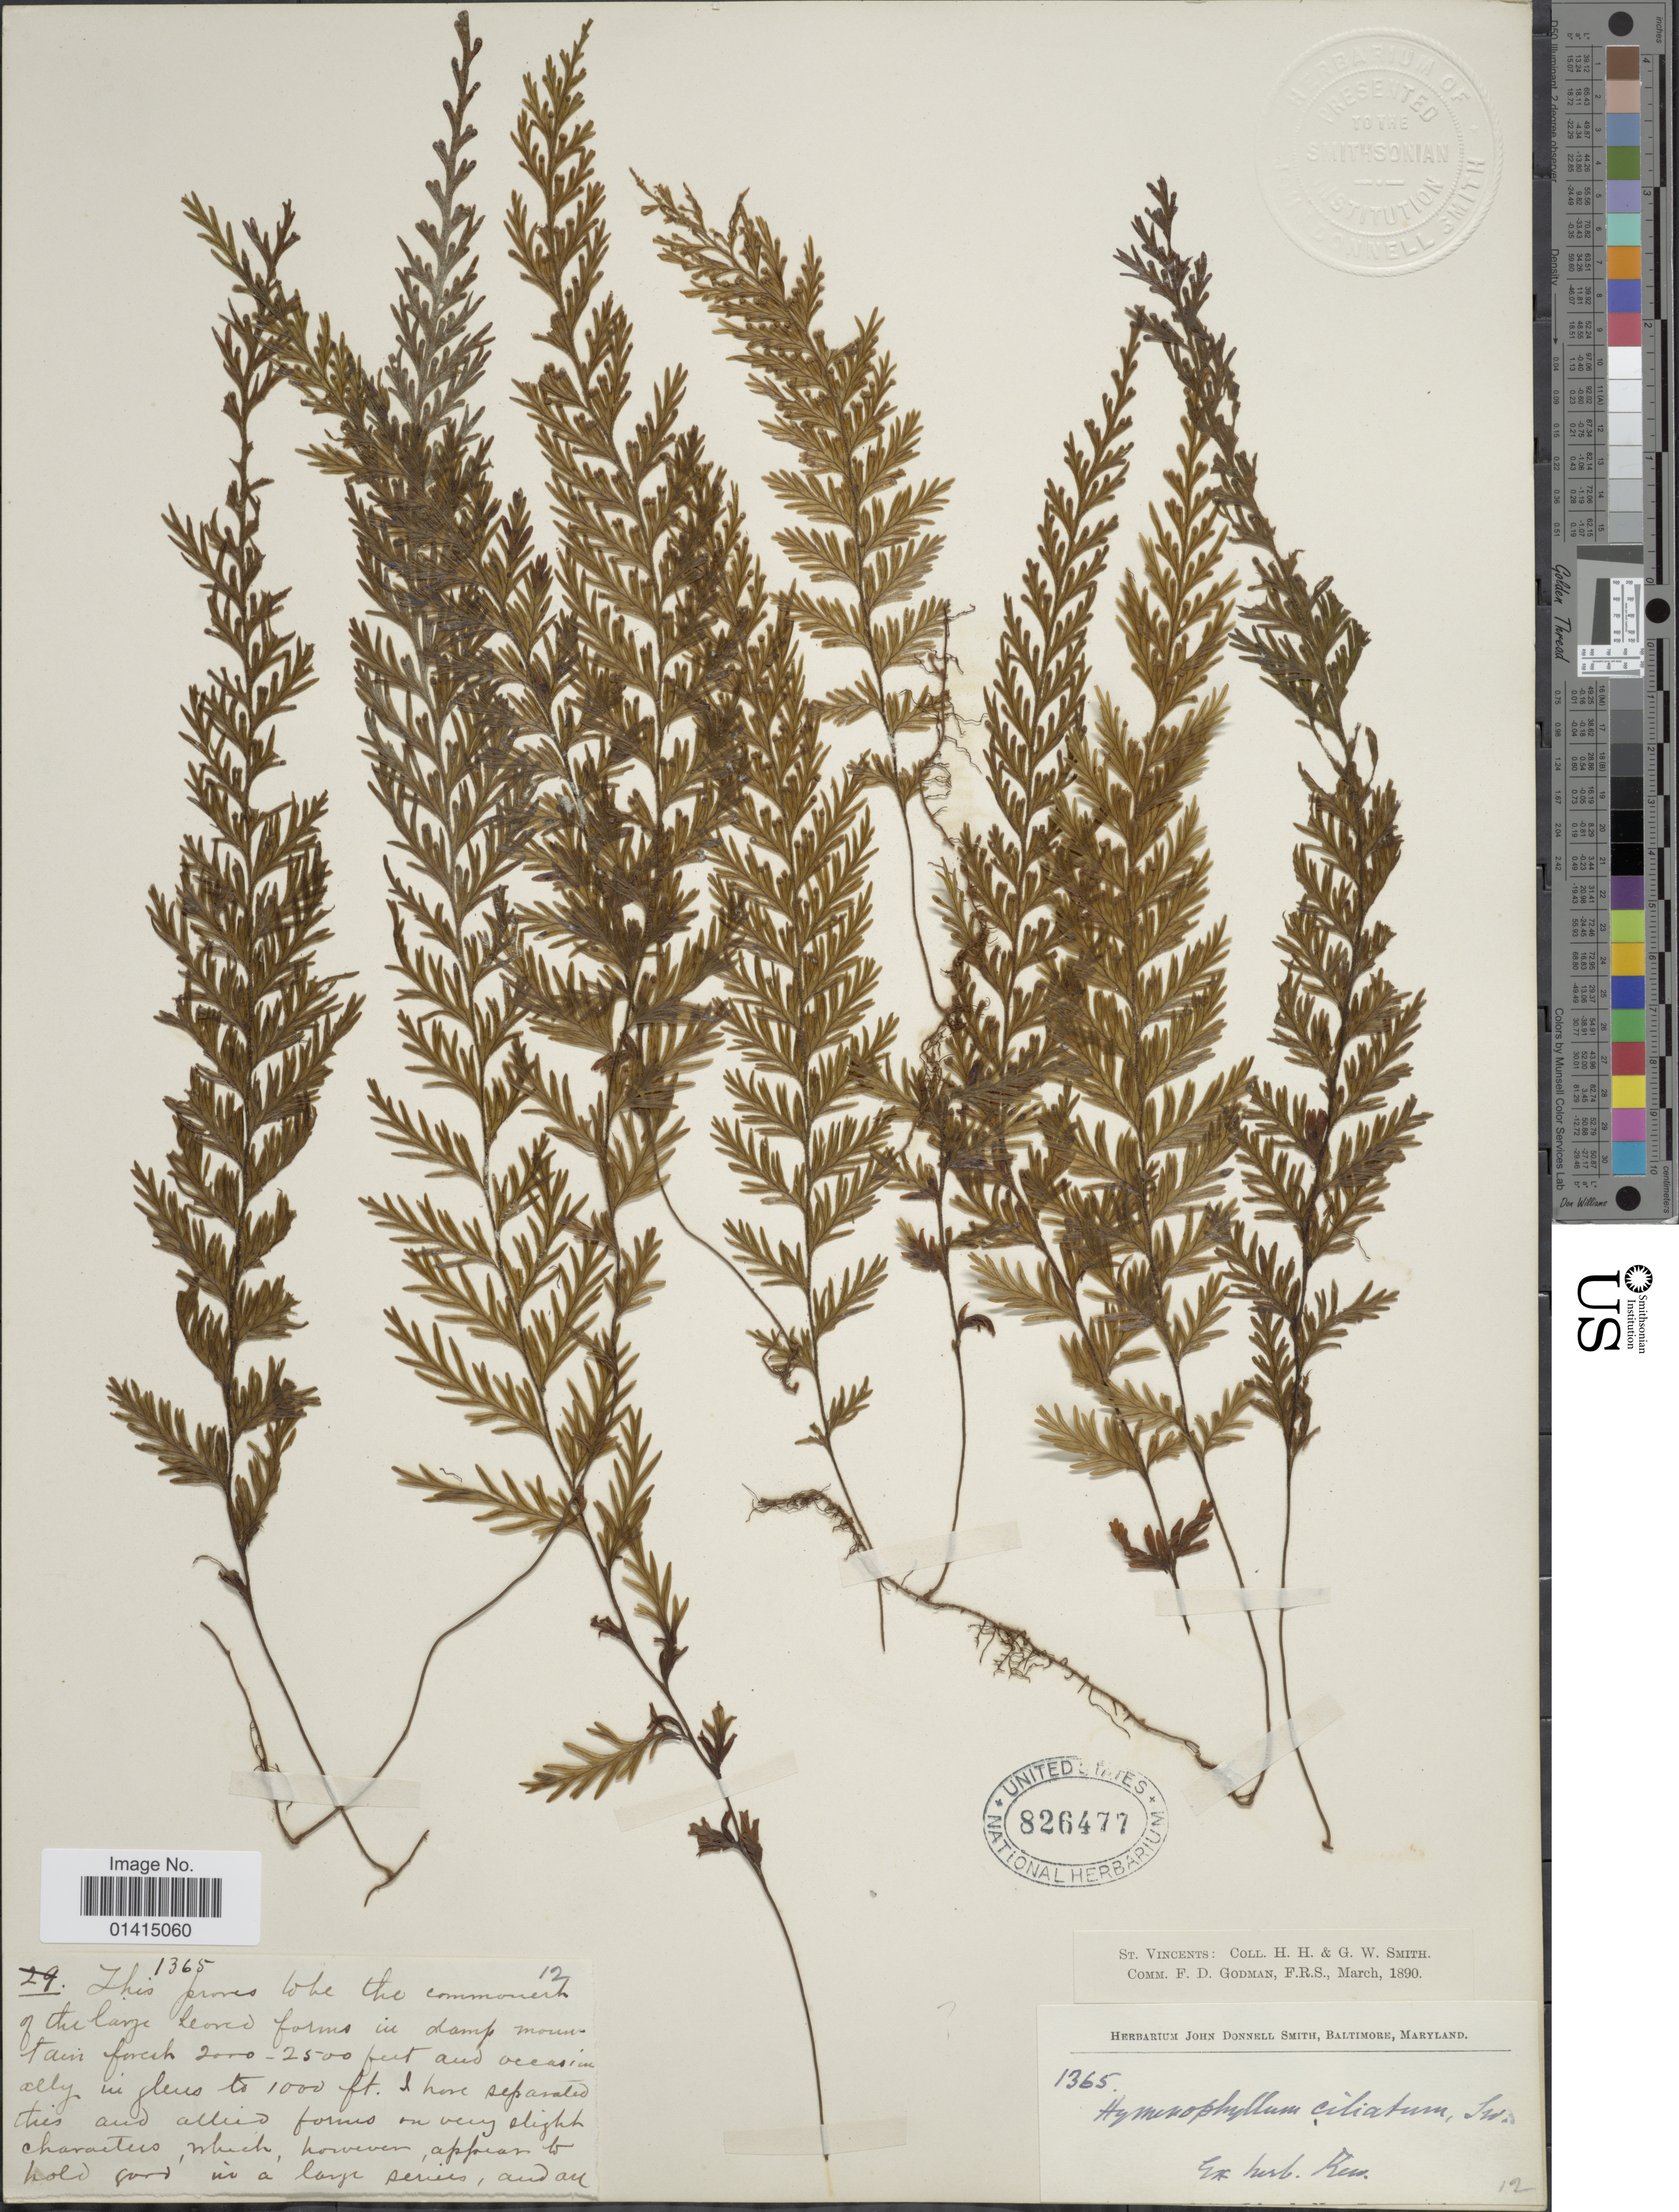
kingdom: Plantae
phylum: Tracheophyta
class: Polypodiopsida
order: Hymenophyllales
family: Hymenophyllaceae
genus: Hymenophyllum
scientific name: Hymenophyllum hirtellum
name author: Sw. in Schrad.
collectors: H. H. Smith & G. Smith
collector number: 1365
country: St. Vincent - Grenadines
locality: St. Vincents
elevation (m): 610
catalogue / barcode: US 826477